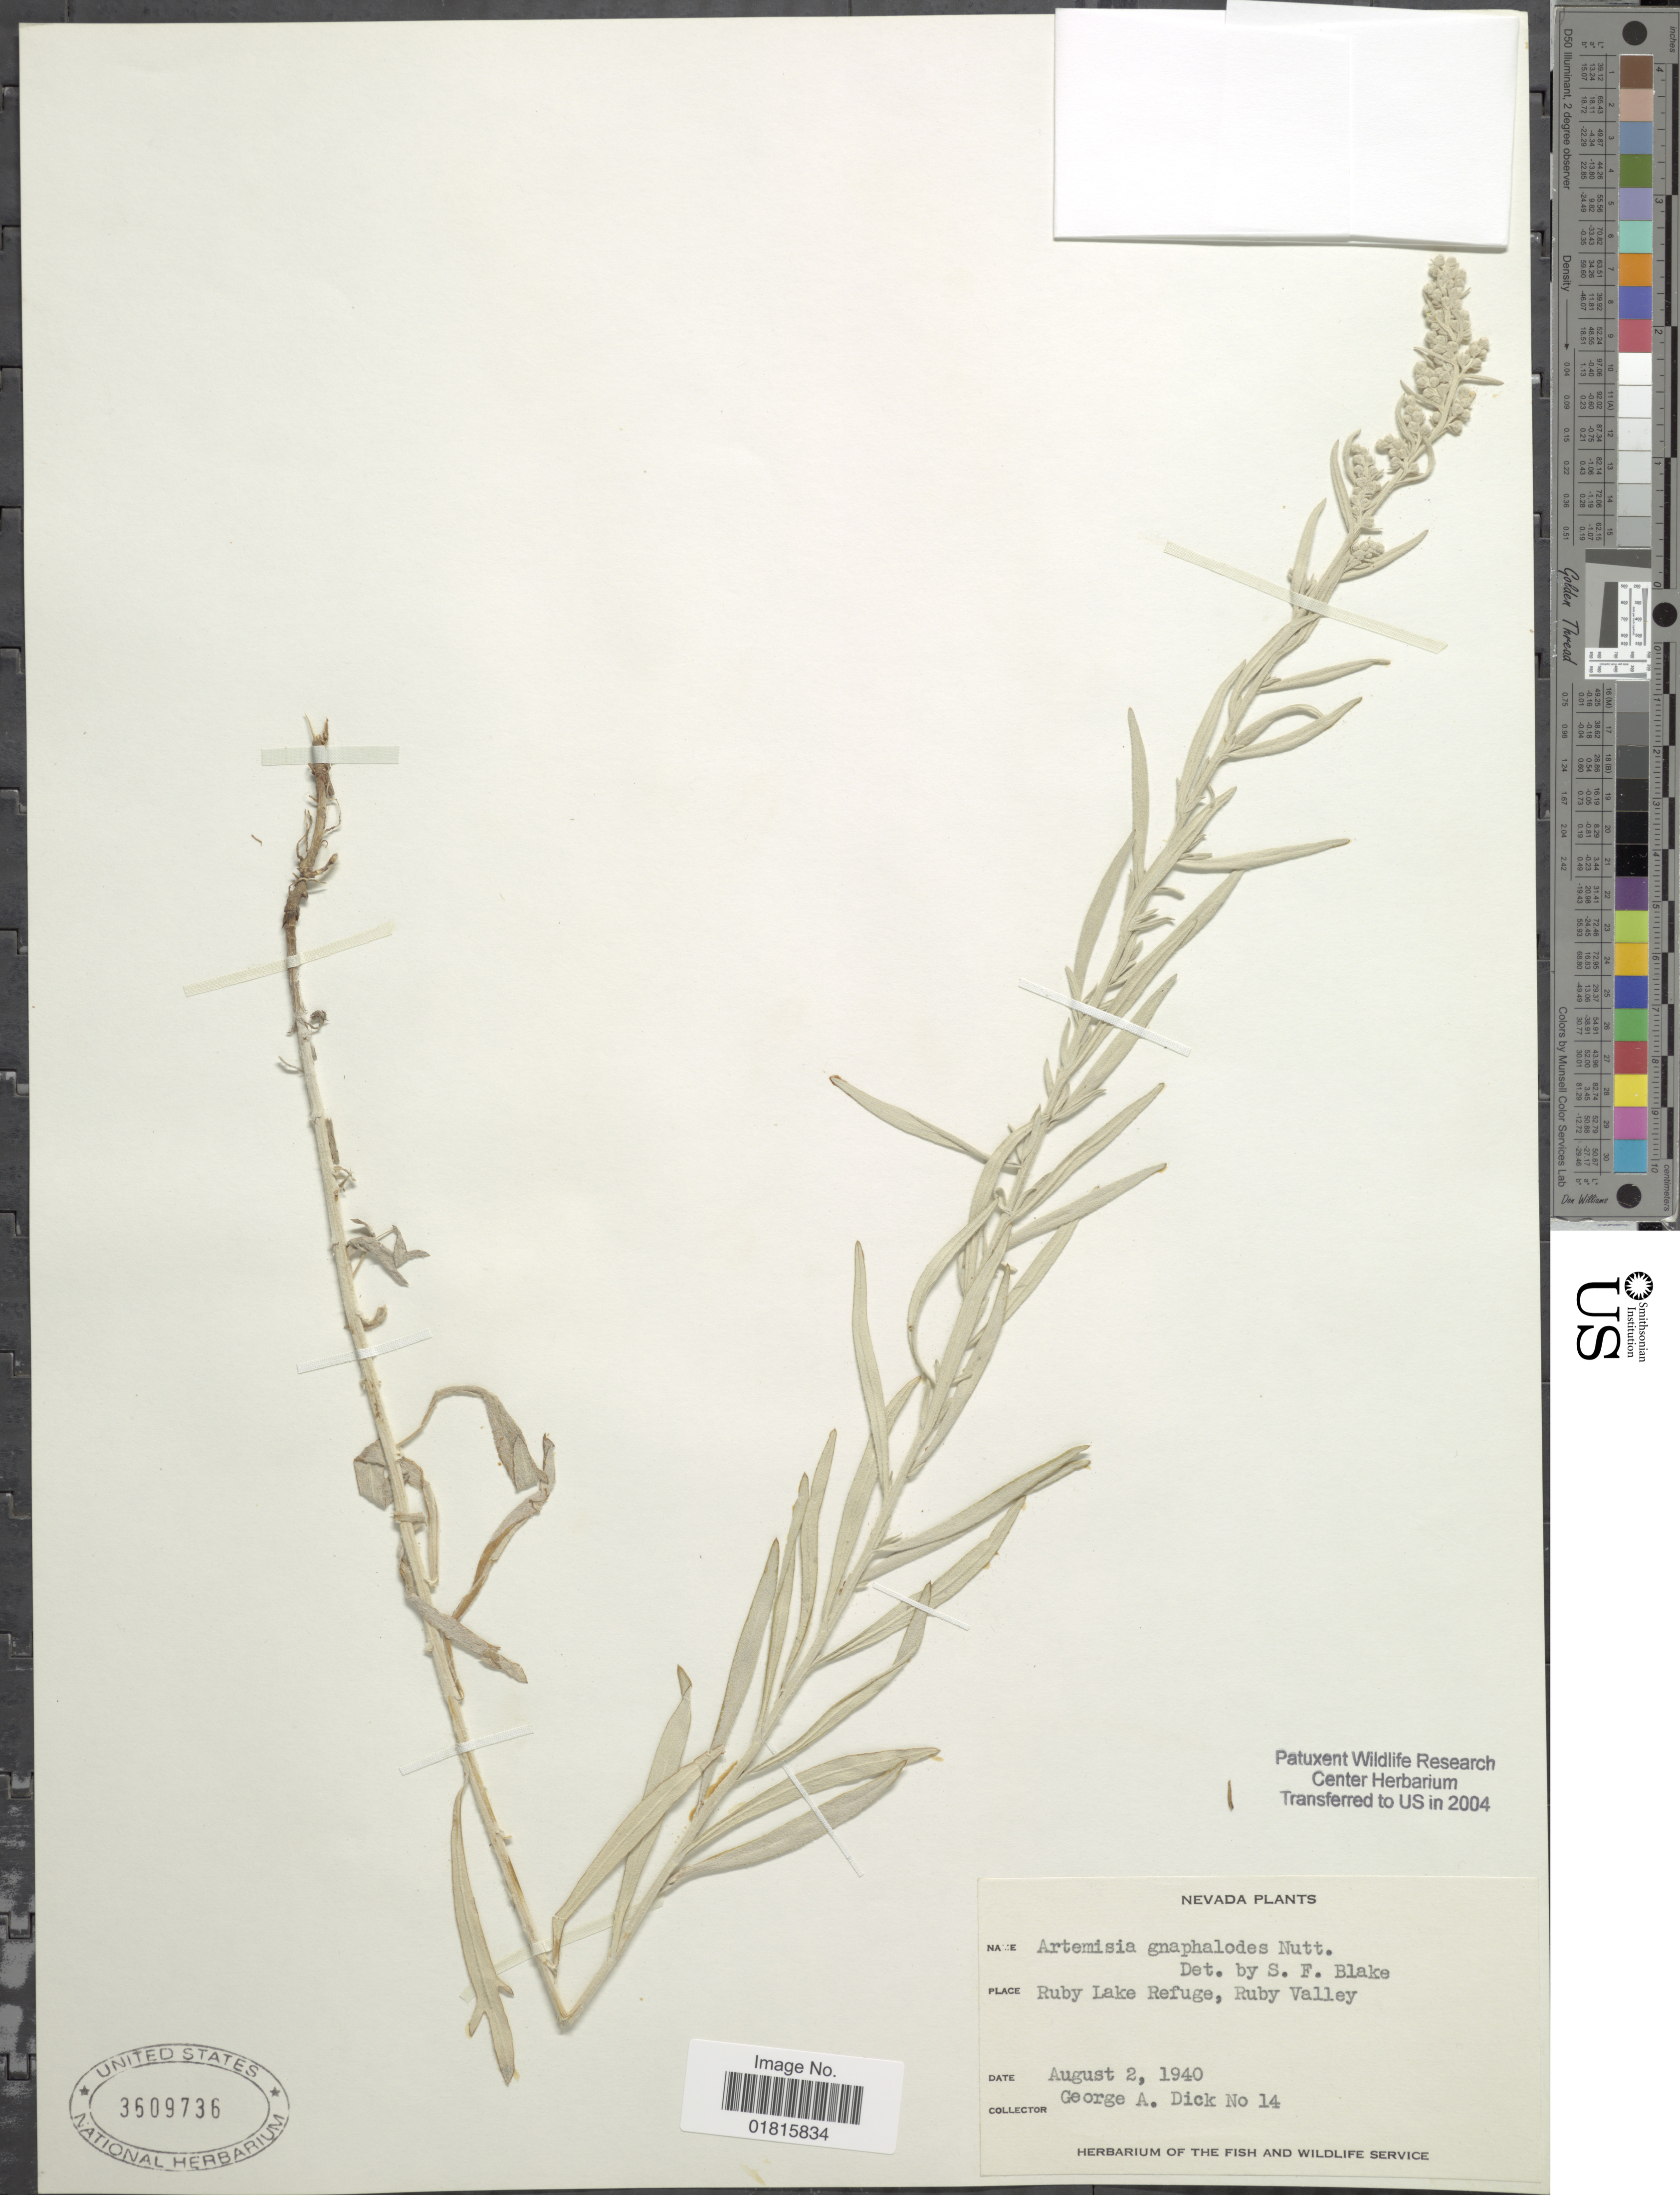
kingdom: Plantae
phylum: Tracheophyta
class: Magnoliopsida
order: Asterales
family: Asteraceae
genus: Artemisia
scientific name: Artemisia gnaphaloides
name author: Nutt.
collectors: G. Dick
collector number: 14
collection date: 1940-08-02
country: United States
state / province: Nevada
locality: Ruby Lake Refuge, Ruby Valley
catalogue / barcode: US 3609736